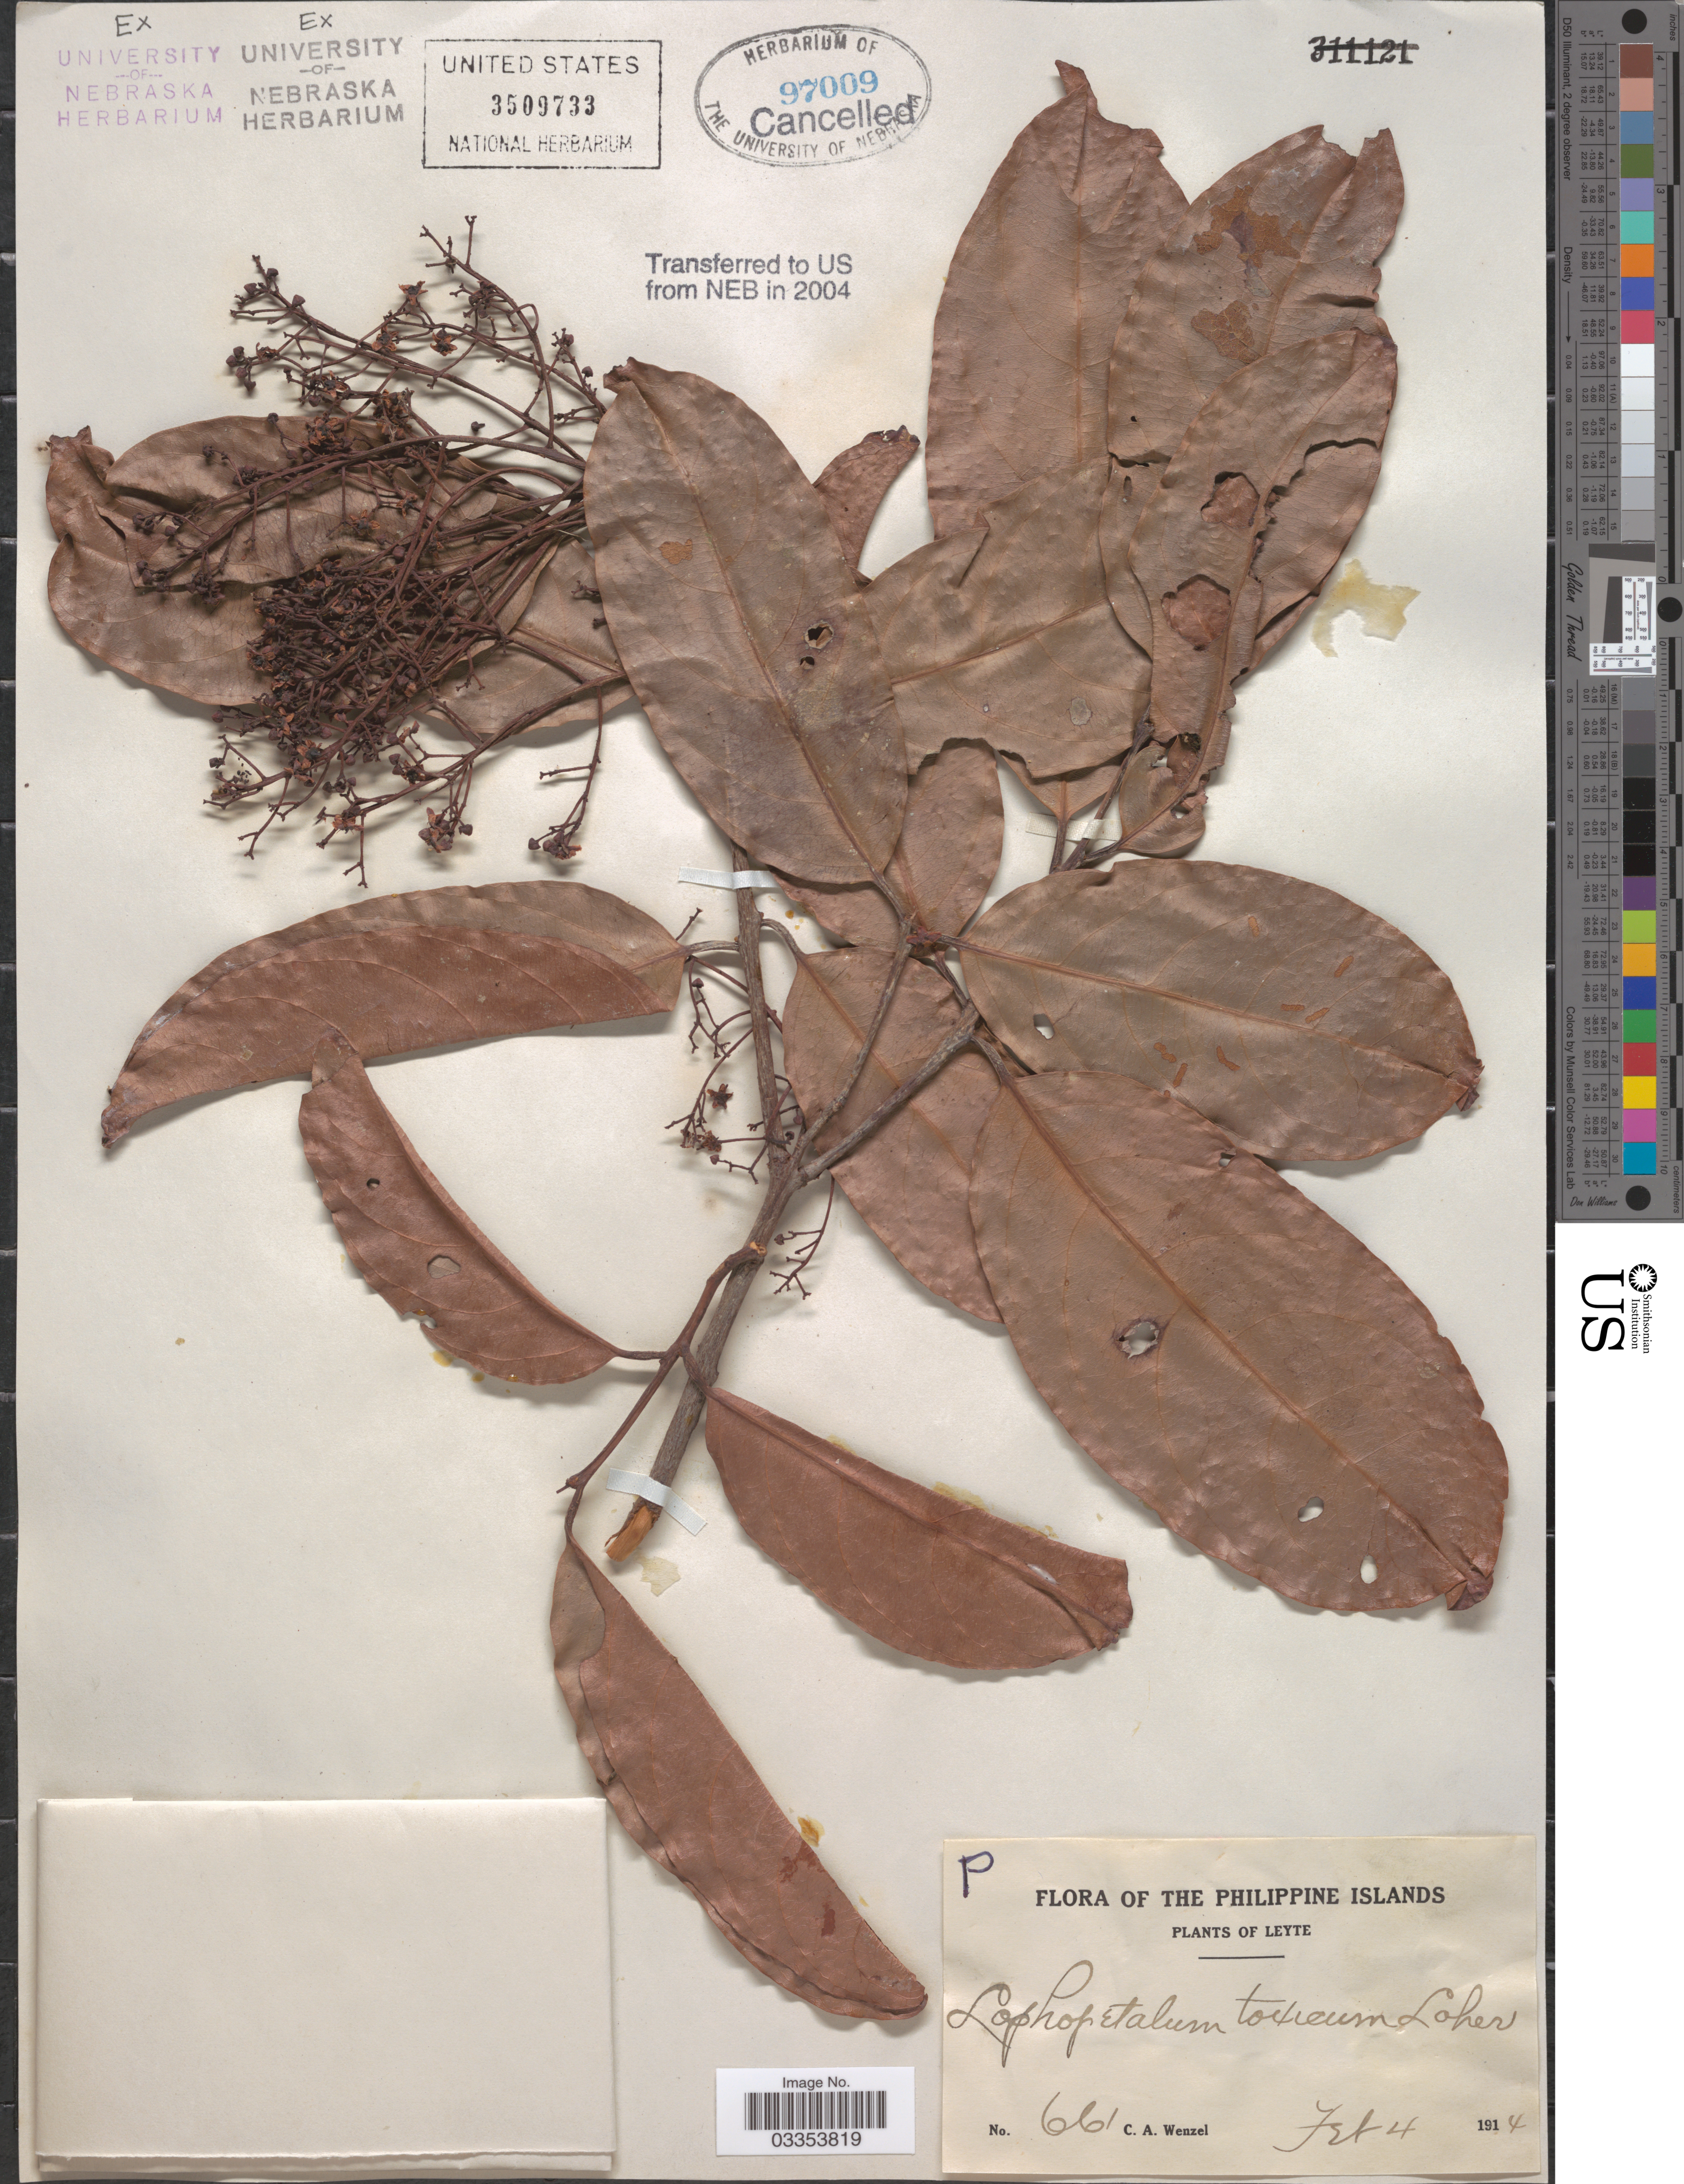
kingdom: Plantae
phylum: Tracheophyta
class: Magnoliopsida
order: Celastrales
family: Celastraceae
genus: Lophopetalum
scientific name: Lophopetalum javanicum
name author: (Zoll.) Turcz.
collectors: C. Wenzel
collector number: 661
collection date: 1914-02-04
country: Philippines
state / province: Eastern Visayas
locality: The Philippine Islands. Leyte.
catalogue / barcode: US 3509733